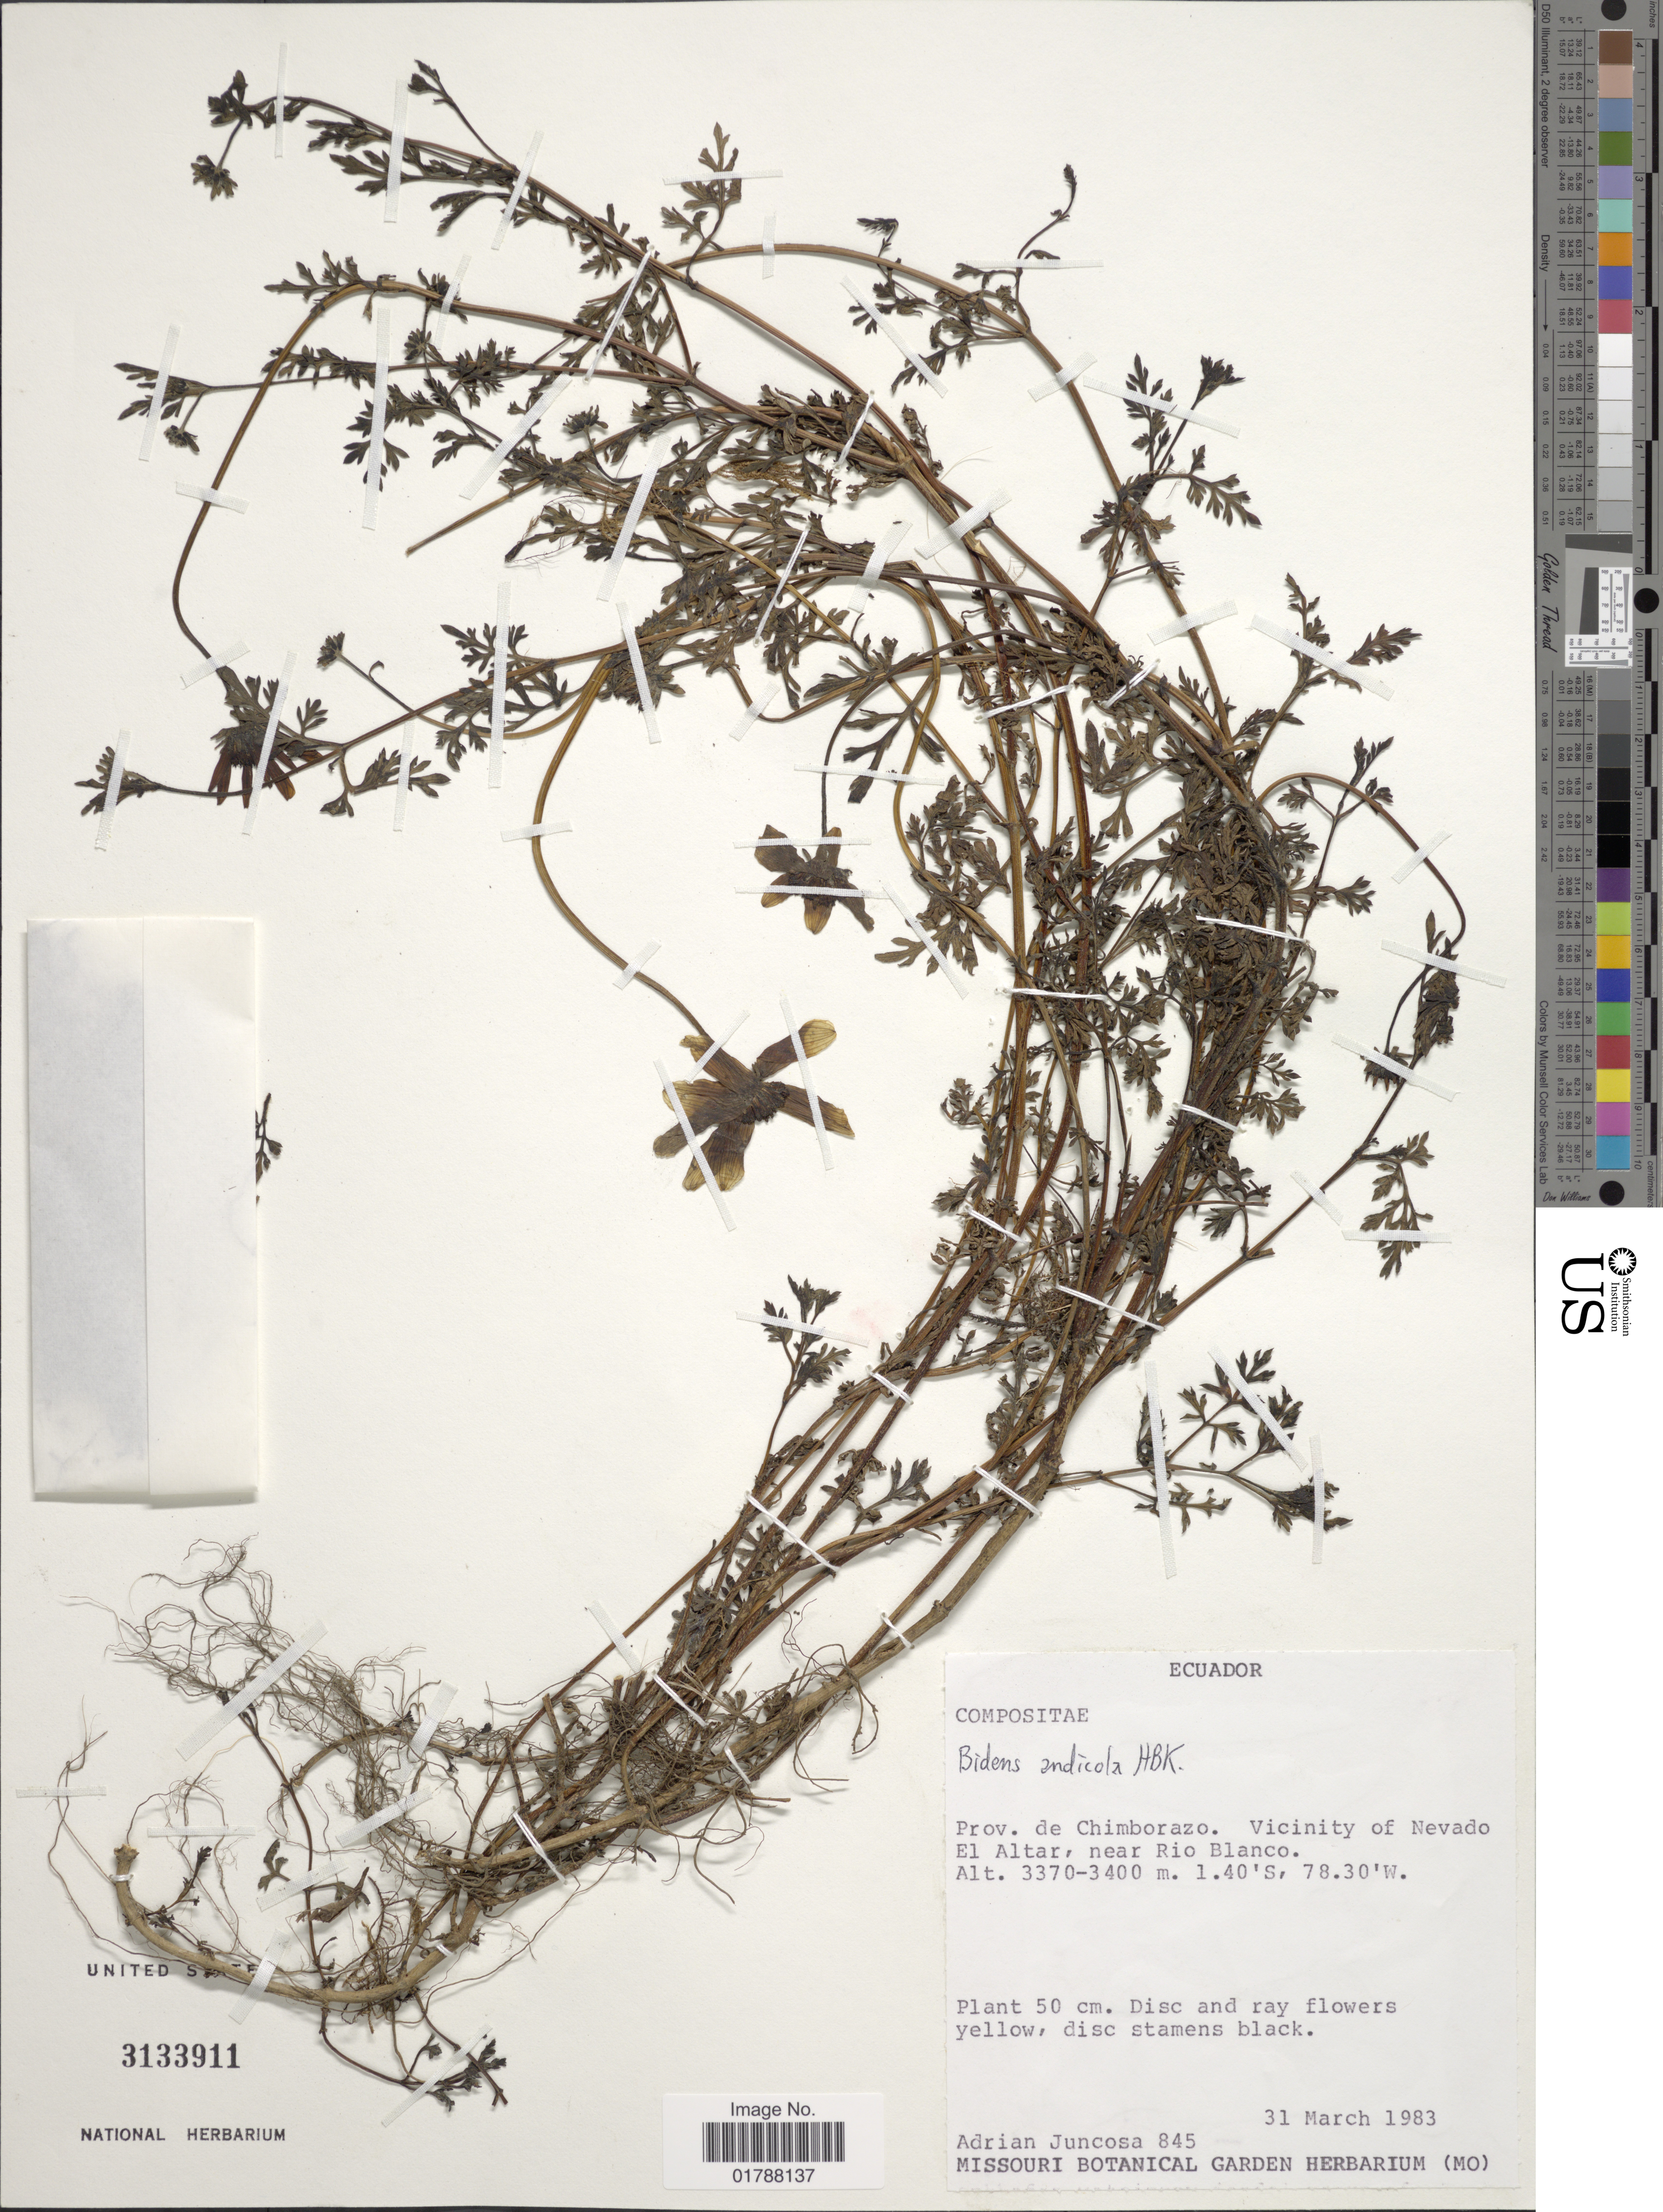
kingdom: Plantae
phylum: Tracheophyta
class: Magnoliopsida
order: Asterales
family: Asteraceae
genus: Bidens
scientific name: Bidens andicola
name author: Kunth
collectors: A. Juncosa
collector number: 845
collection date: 1983-03-31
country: Ecuador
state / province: Chimborazo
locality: Prov. de Chimborazo, Vicinity of Nevado, El Altar, near Rio Blanco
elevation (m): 3370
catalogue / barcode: US 3133911